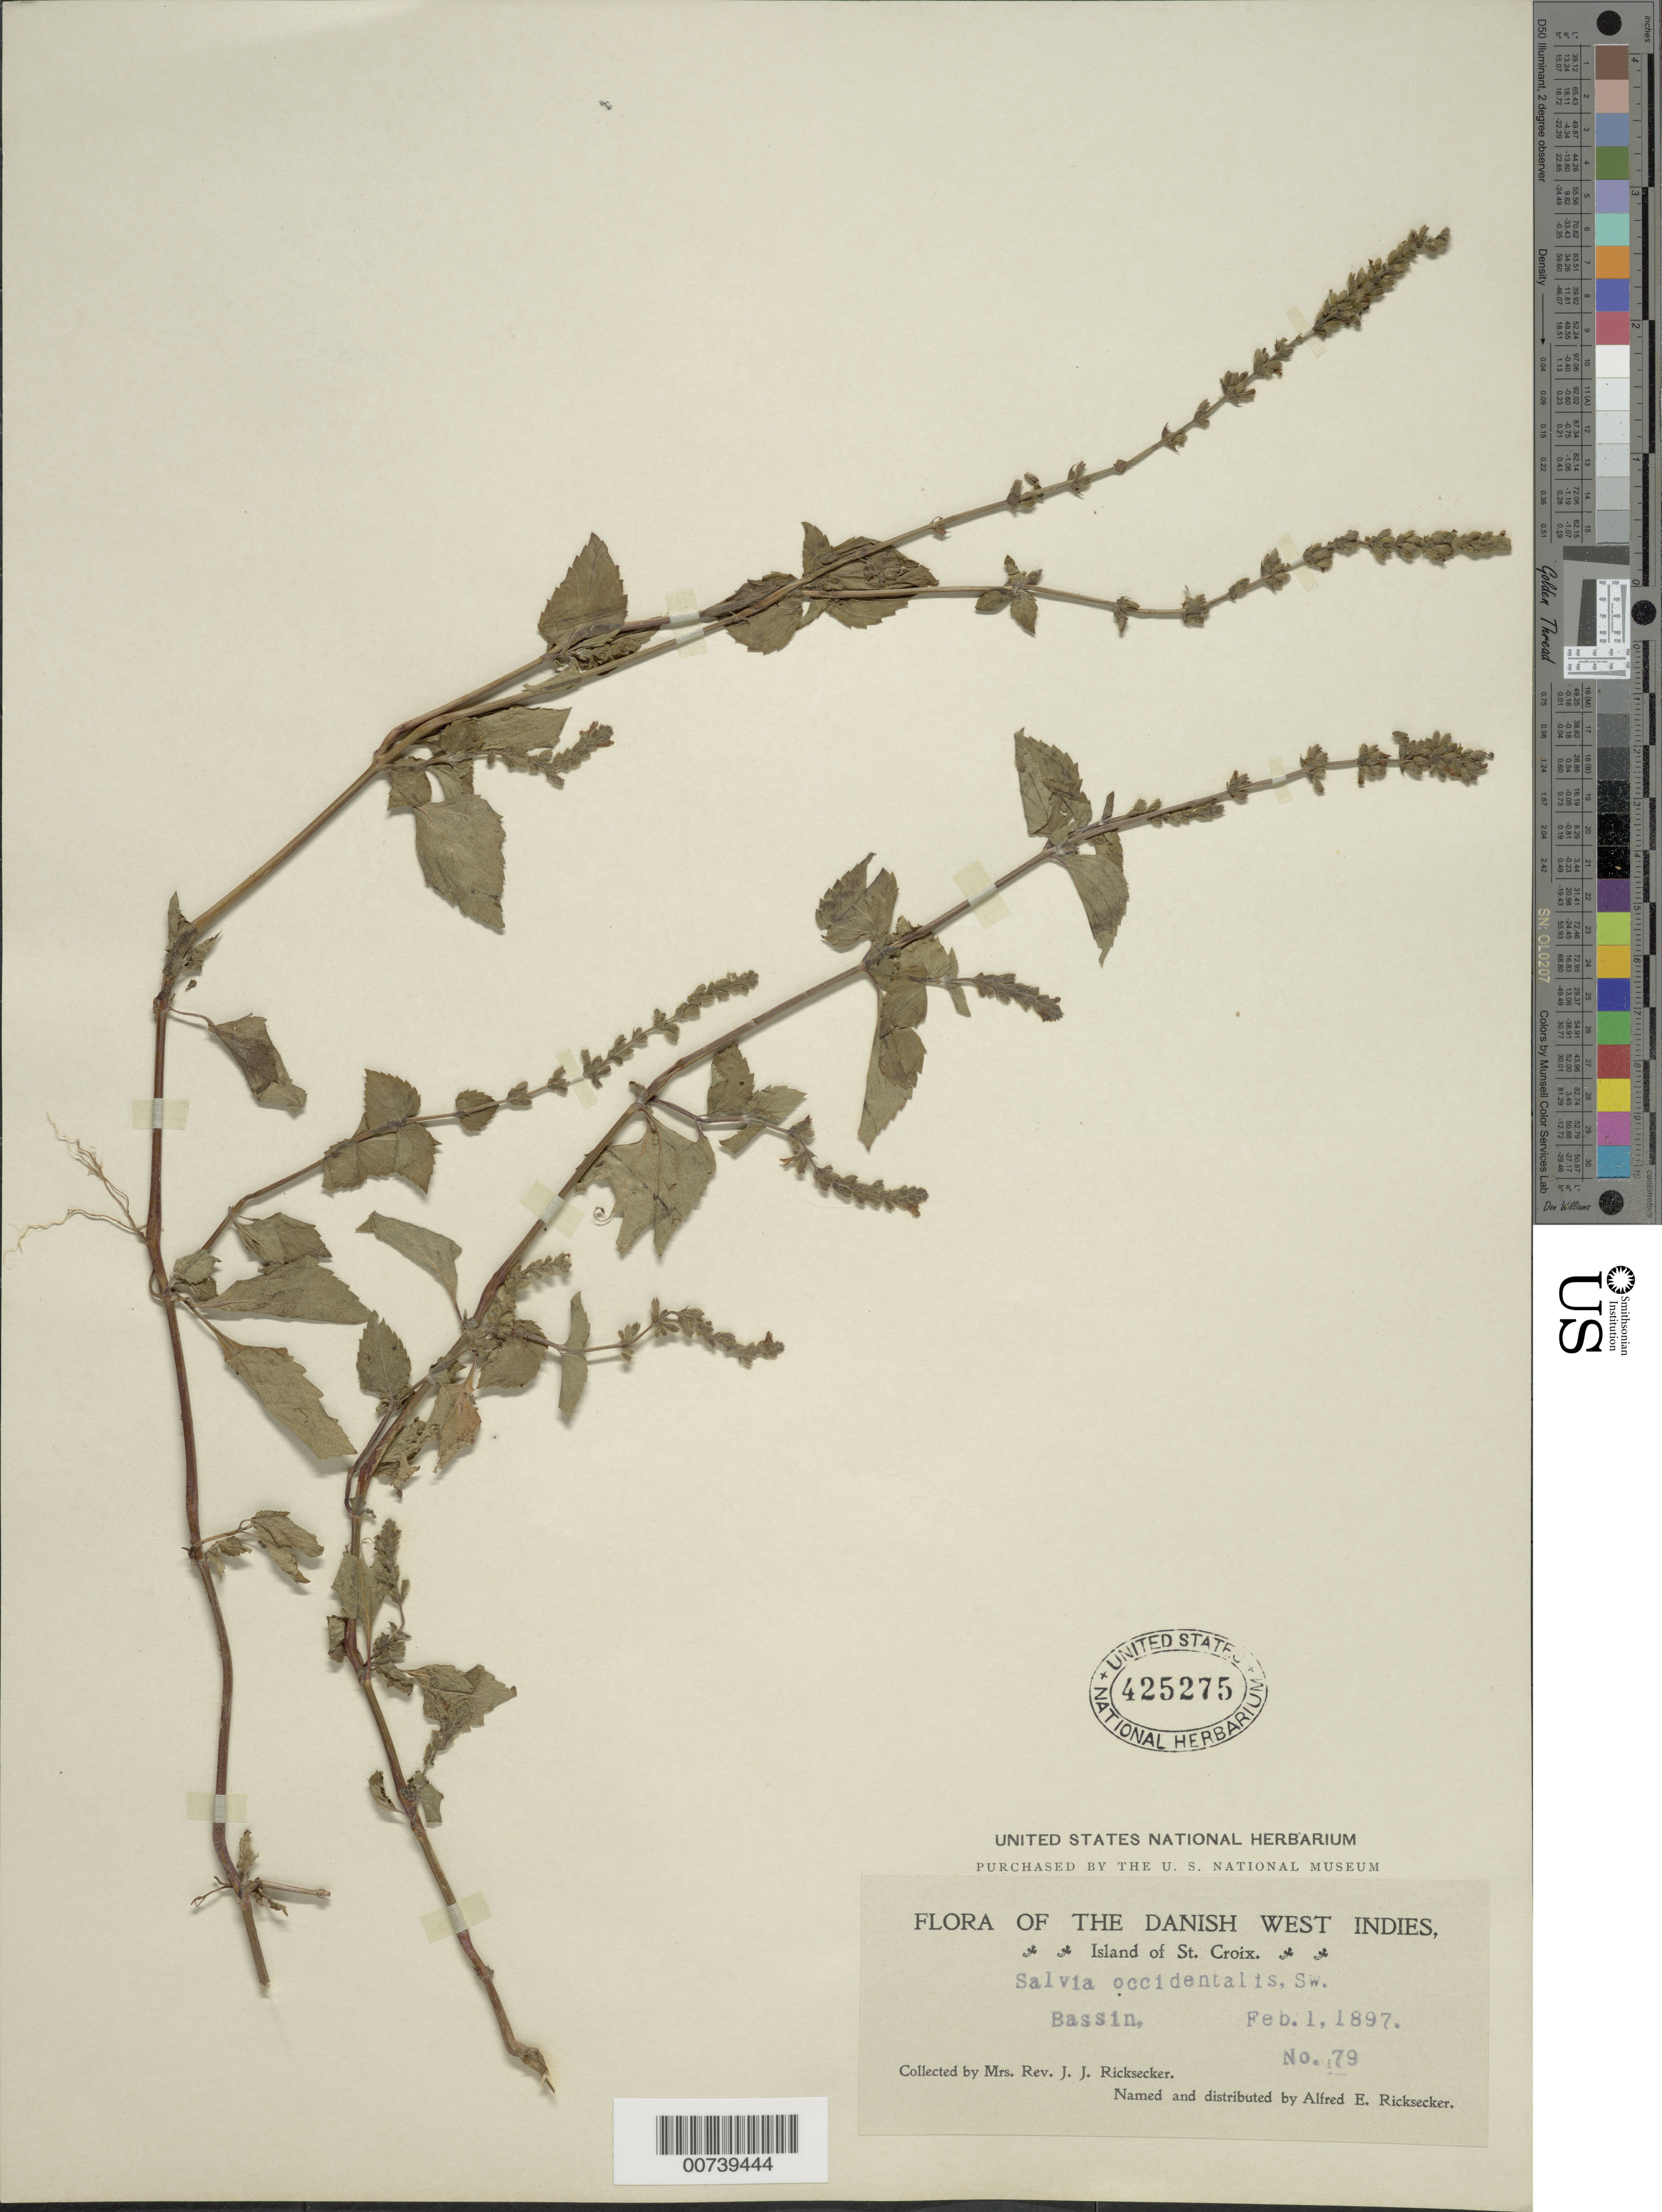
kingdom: Plantae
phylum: Tracheophyta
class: Magnoliopsida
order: Lamiales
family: Lamiaceae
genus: Salvia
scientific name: Salvia occidentalis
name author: Sw.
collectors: L. A. Ricksecker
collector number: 79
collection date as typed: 01 Feb 1897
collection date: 1897-02-01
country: U.S. Virgin Islands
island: St. Croix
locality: Bassin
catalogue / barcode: US 425275